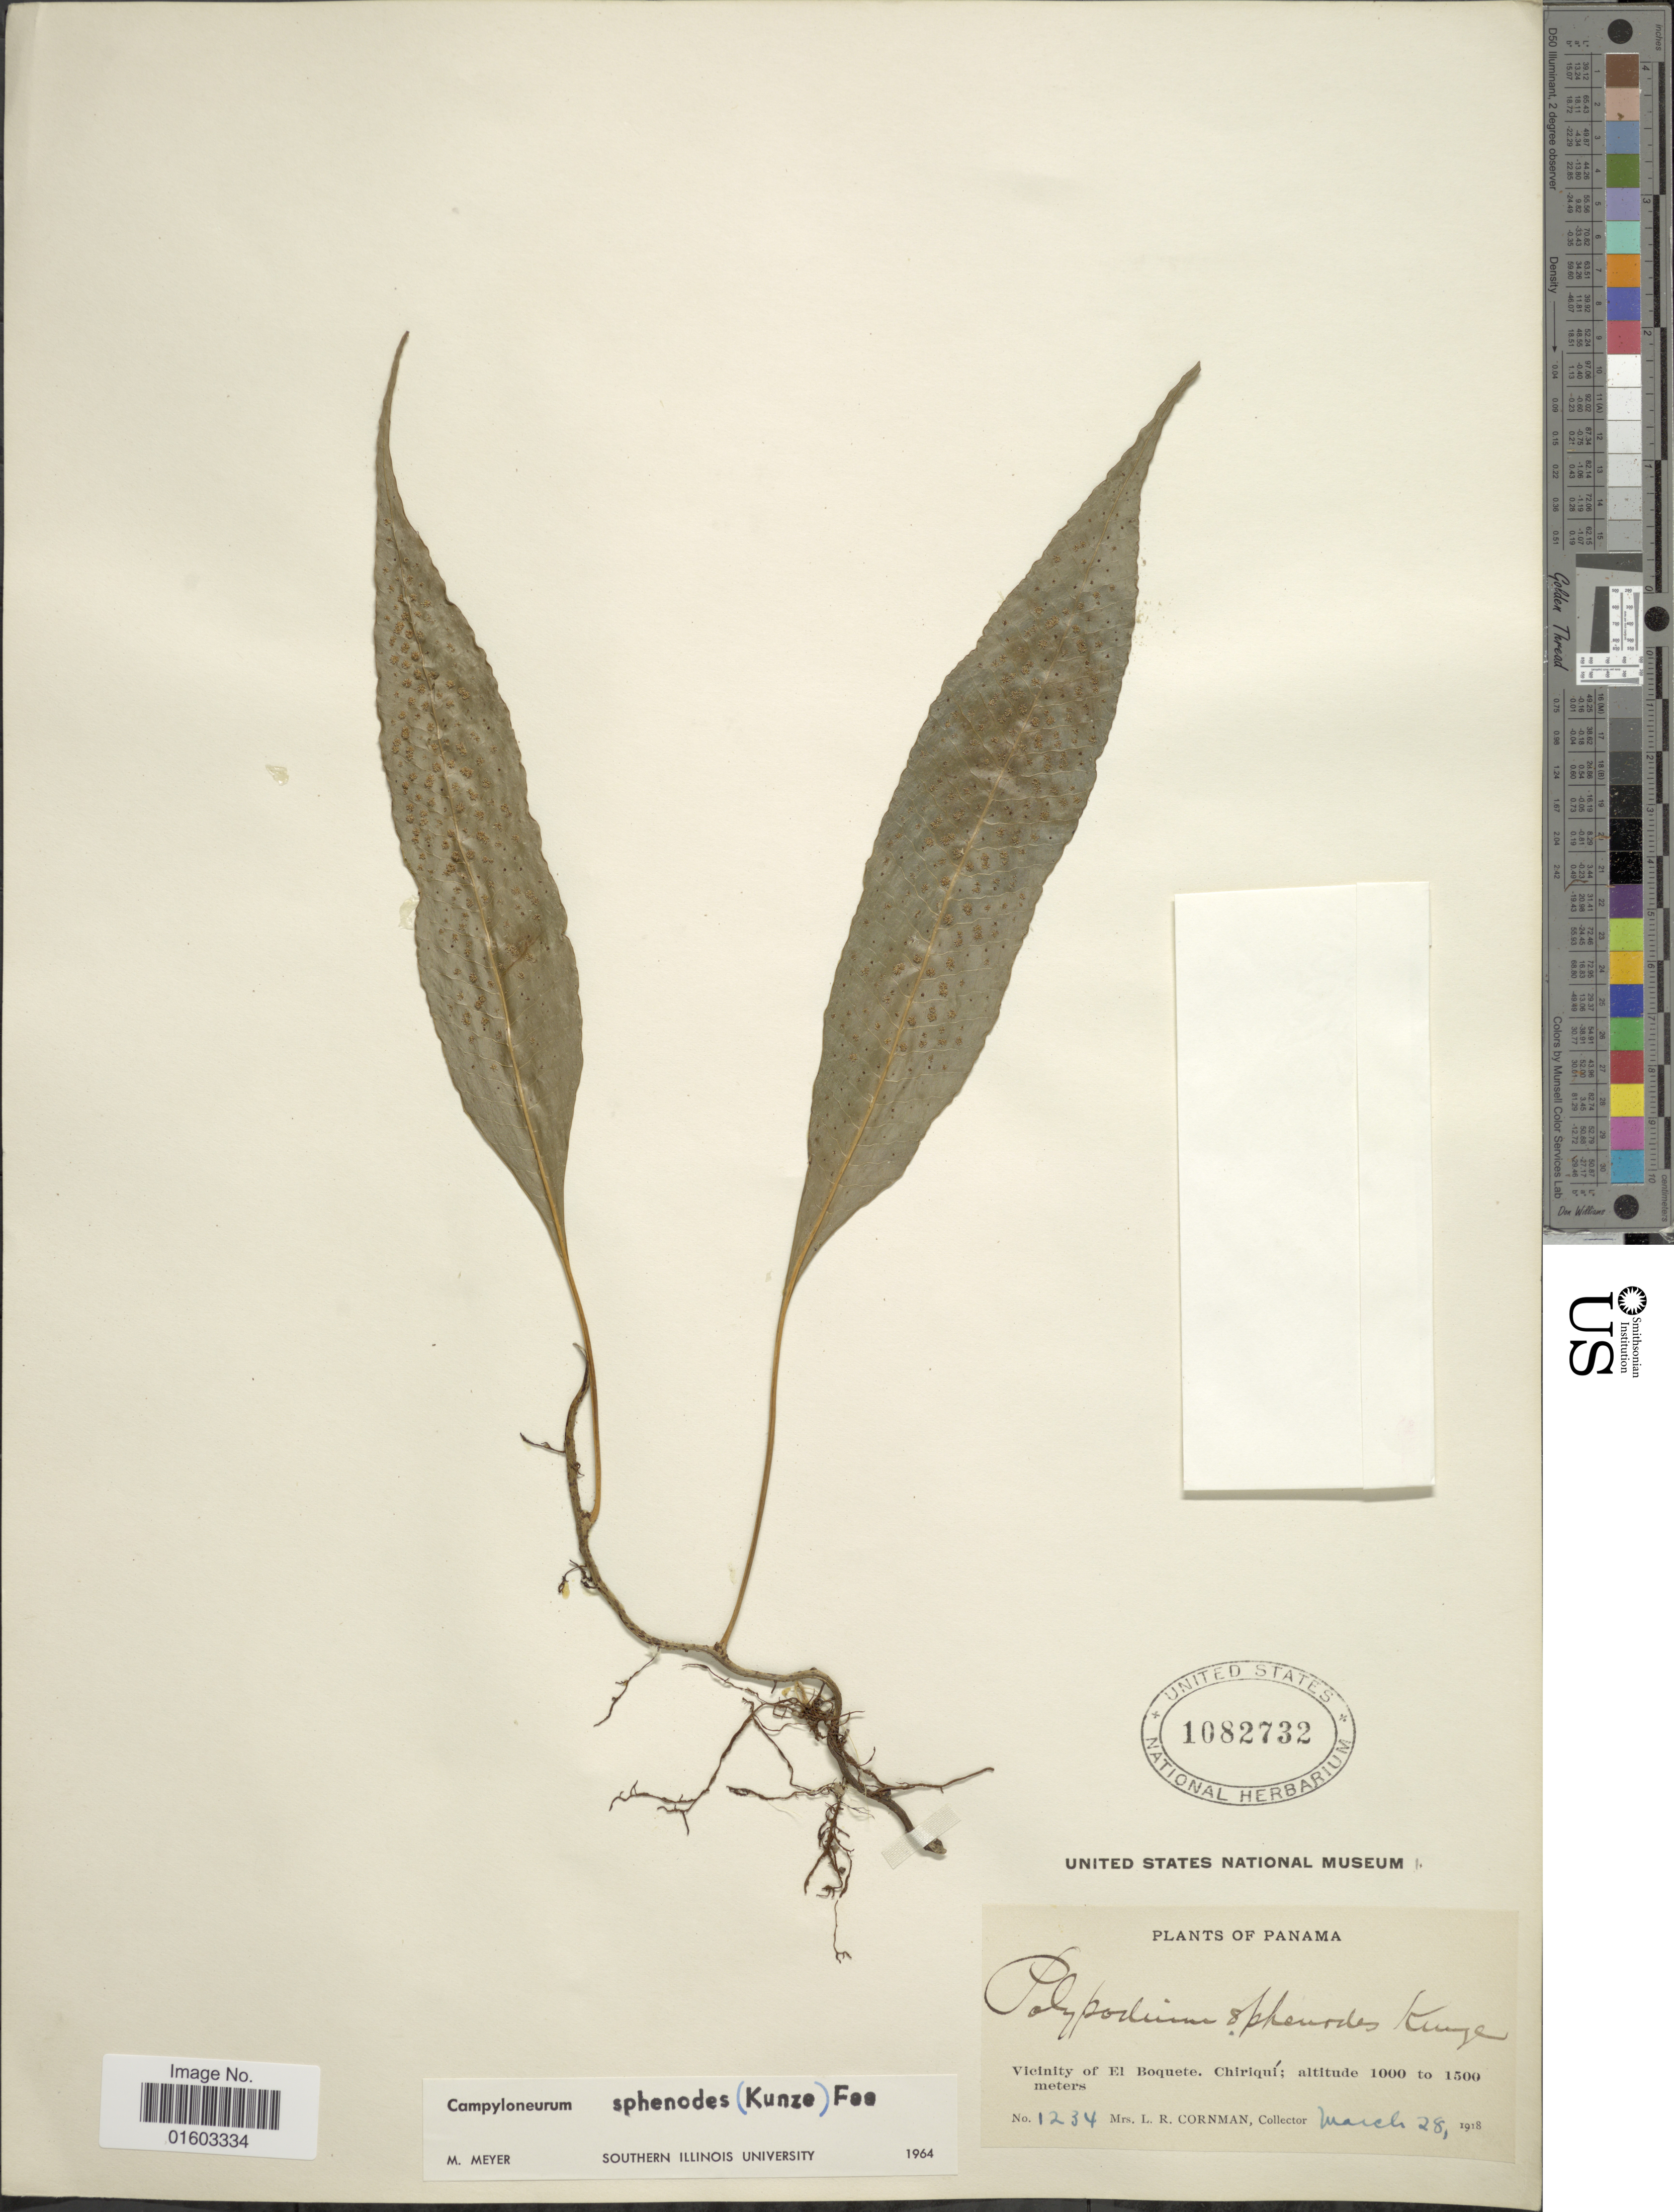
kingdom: Plantae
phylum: Tracheophyta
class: Polypodiopsida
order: Polypodiales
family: Polypodiaceae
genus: Campyloneurum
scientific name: Campyloneurum wercklei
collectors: L. Cornman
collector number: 1234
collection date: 1918-03-28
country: Panama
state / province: Chiriqui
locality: Vicinity of El Boquete, Chiriqui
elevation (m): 1000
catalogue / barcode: US 1082732